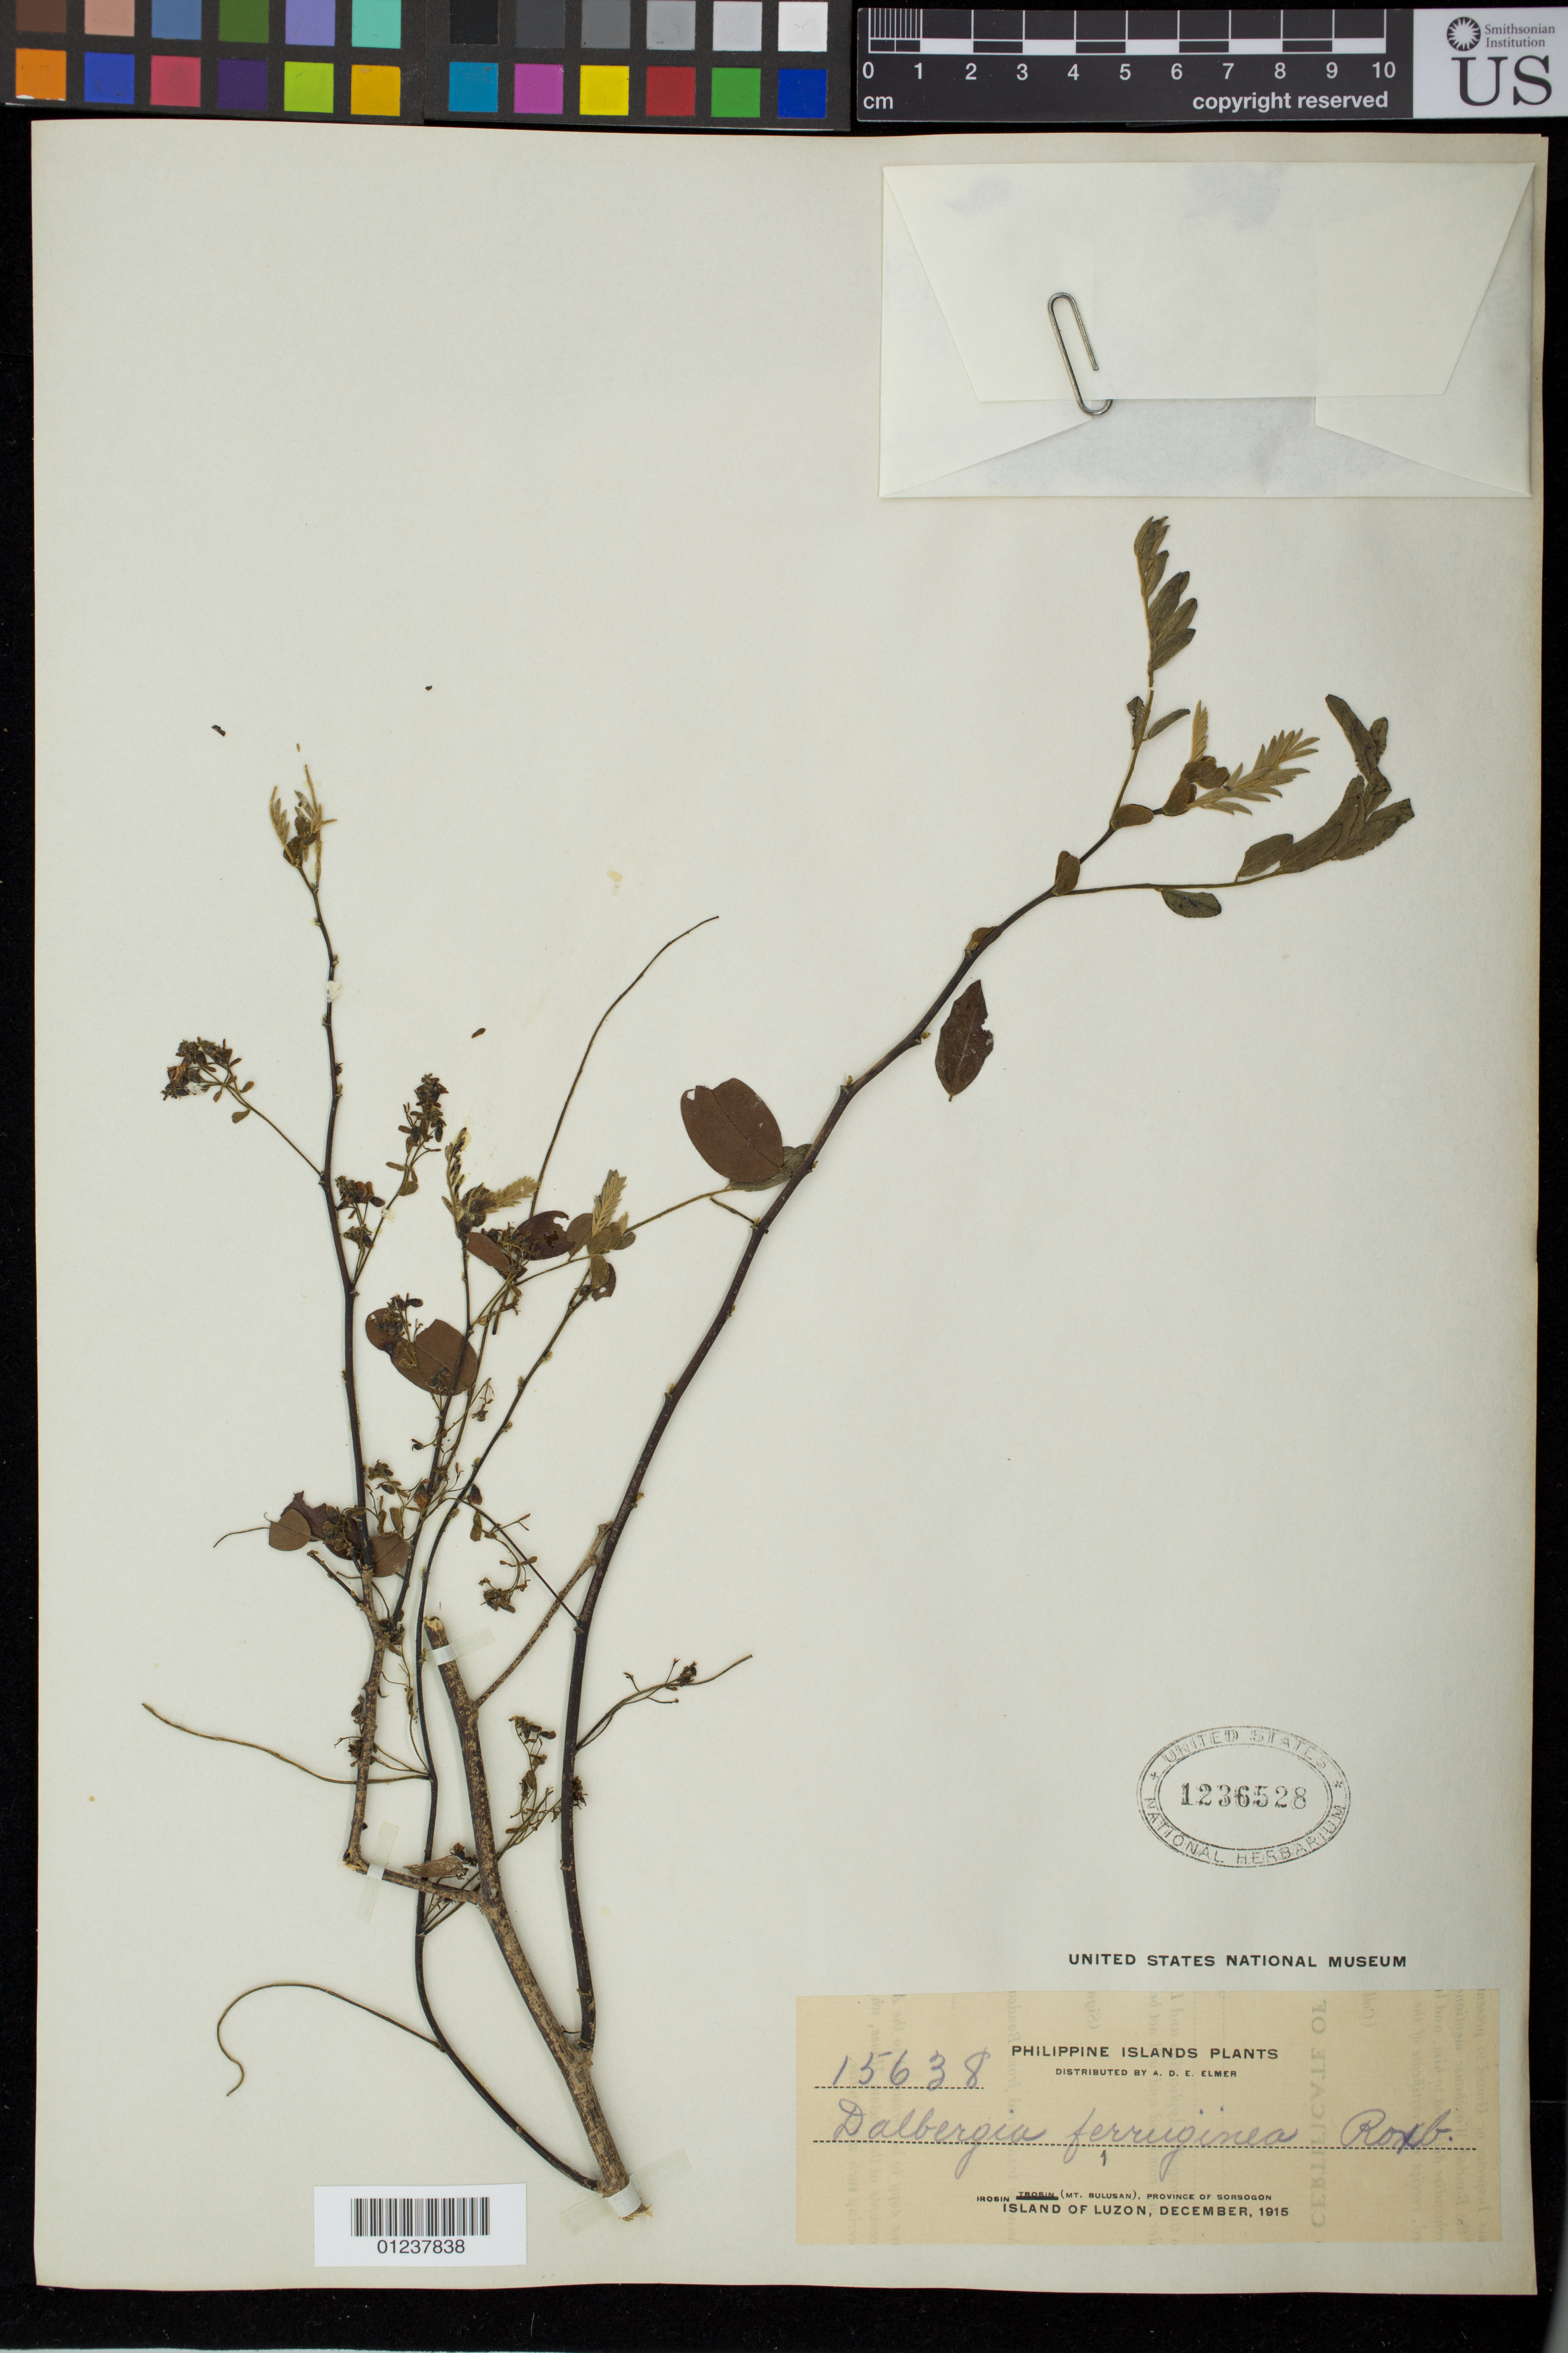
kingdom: Plantae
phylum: Tracheophyta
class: Magnoliopsida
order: Fabales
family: Fabaceae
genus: Dalbergia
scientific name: Dalbergia ferruginea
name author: Roxb.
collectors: A. D. E. Elmer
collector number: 15638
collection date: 1915-12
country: Philippines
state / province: Bicol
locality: Irosin (Mt. Bulusan), Province of Sorsogon, Island of Luzon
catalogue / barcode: US 1236528